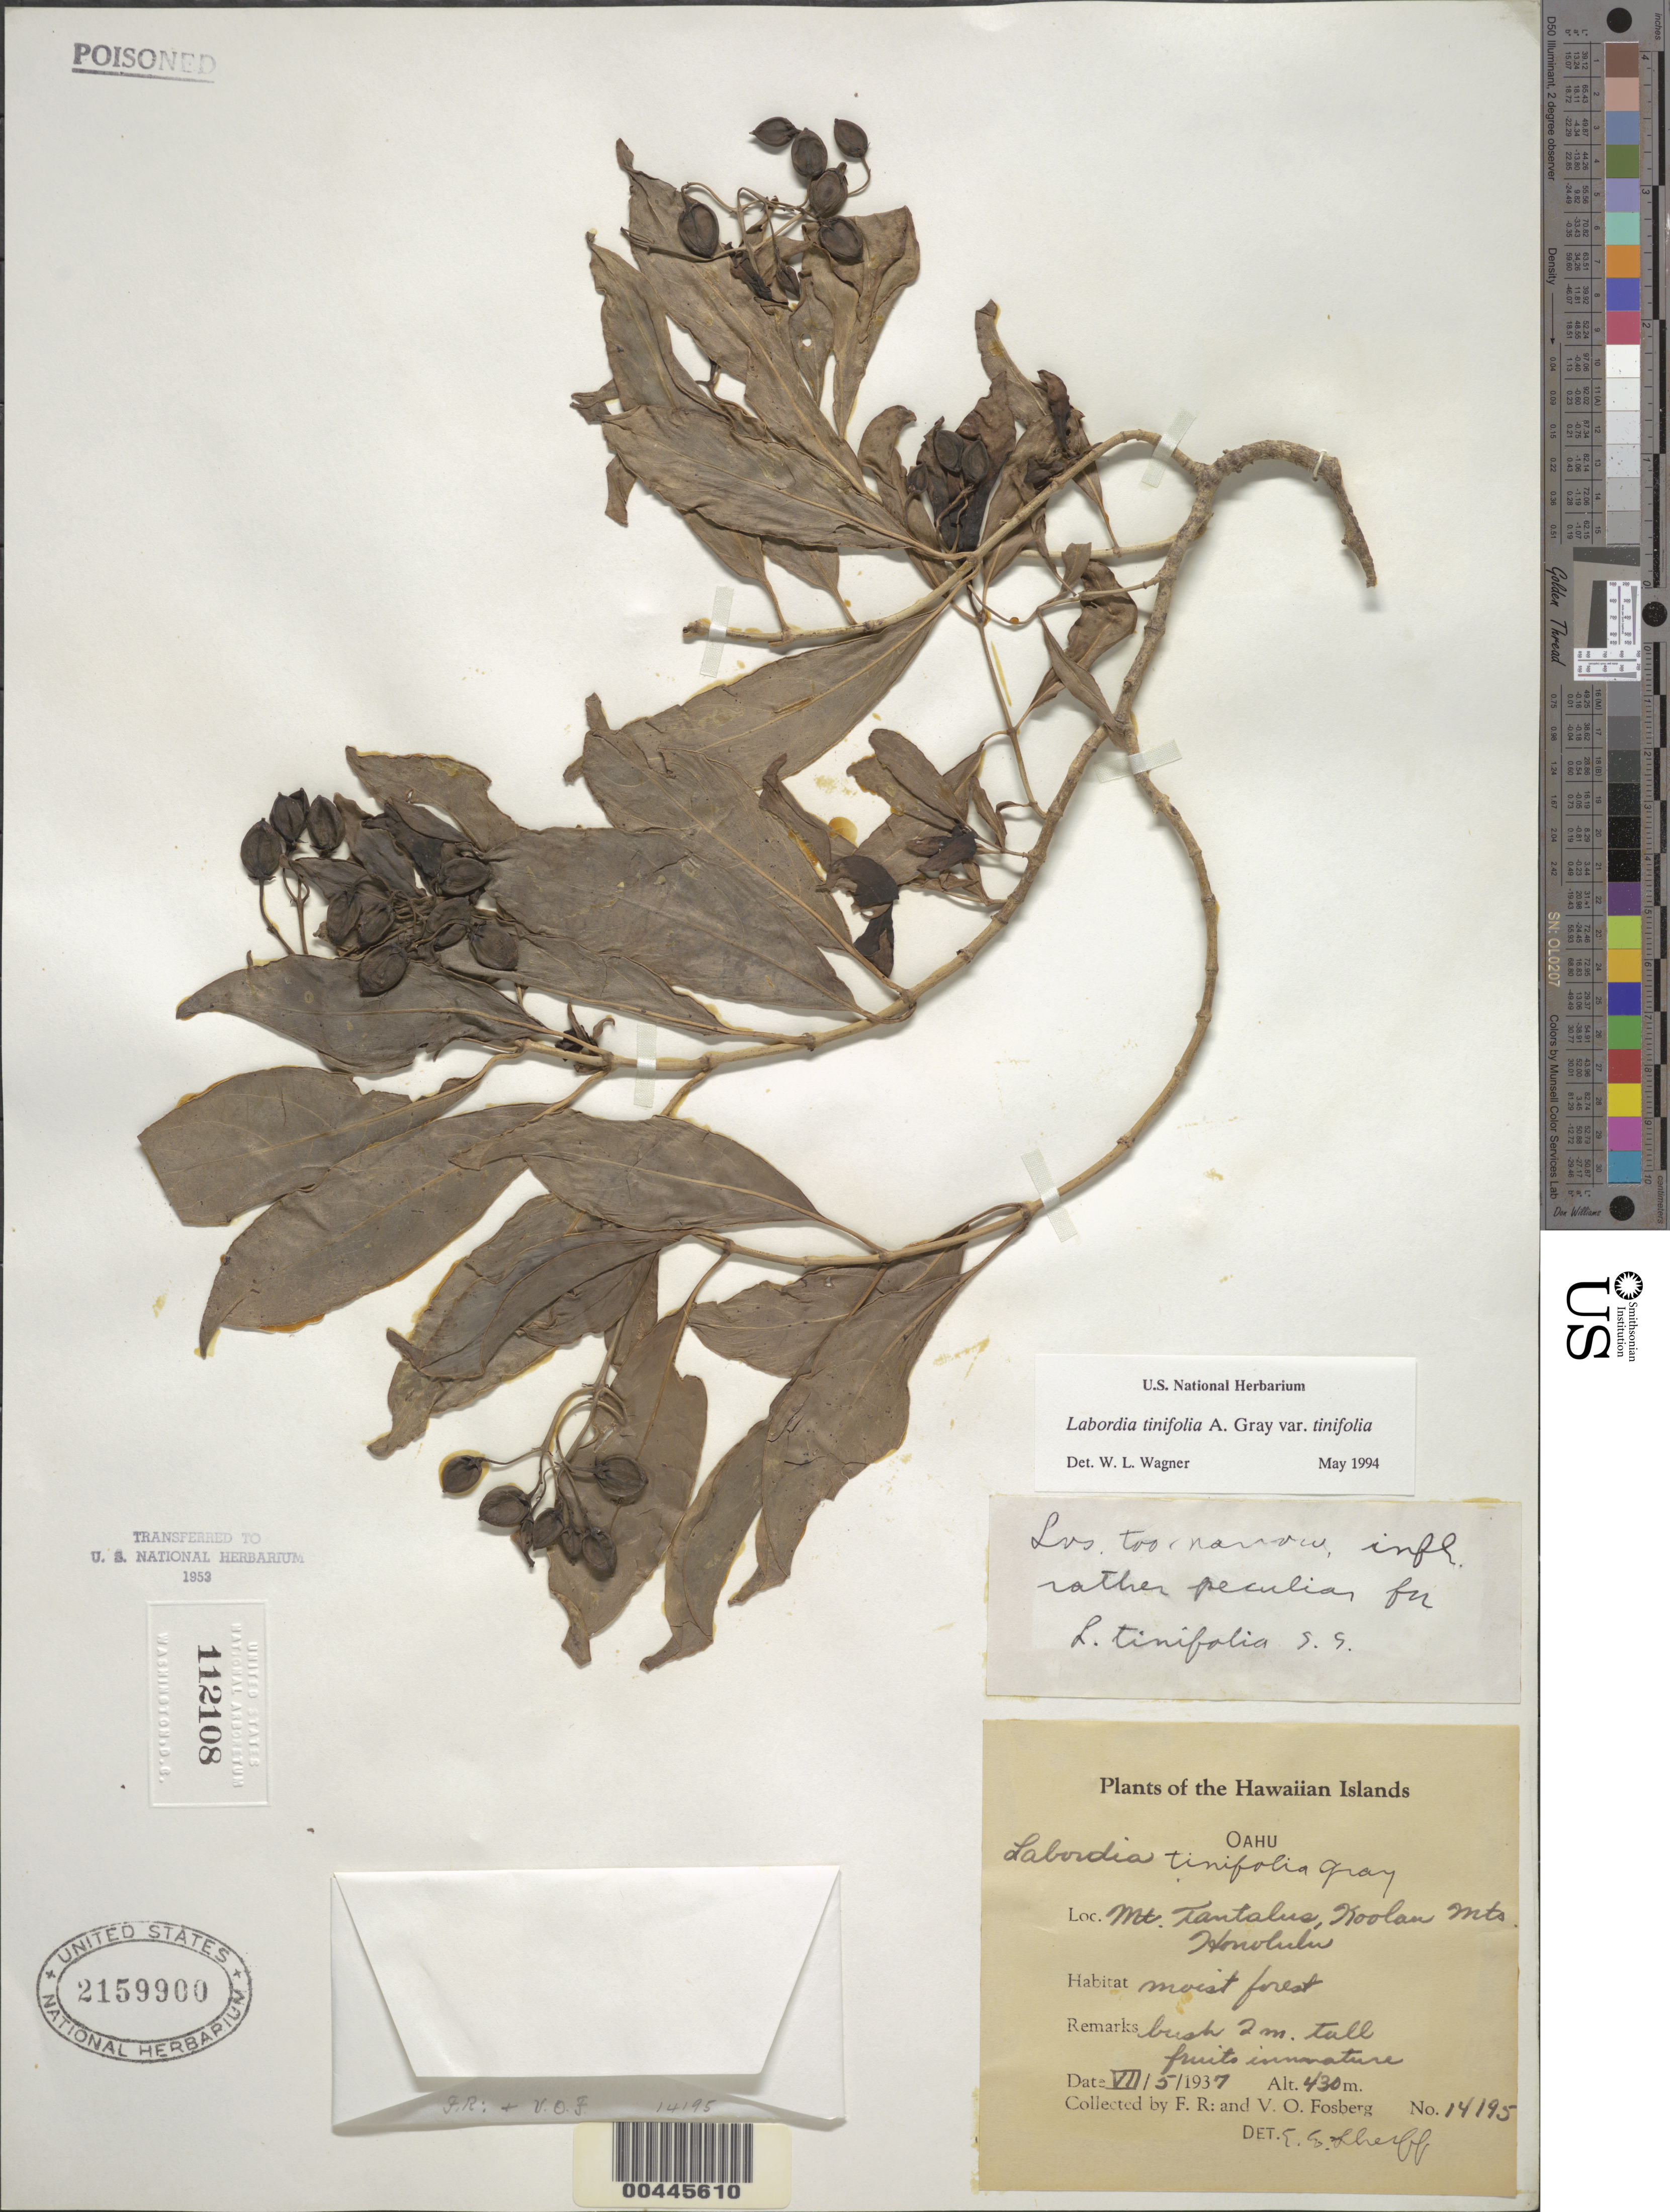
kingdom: Plantae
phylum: Tracheophyta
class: Magnoliopsida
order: Gentianales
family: Loganiaceae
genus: Geniostoma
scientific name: Geniostoma tinifolium var. tinifolium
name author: A. Gray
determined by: Wagner, W. L., (BOT), Smithsonian Institution - National Museum of Natural History (UNITED STATES)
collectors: F. R. Fosberg & V. O. Fosberg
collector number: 14195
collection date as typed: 5 Jul 1937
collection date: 1937-07-05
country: United States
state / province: Hawaii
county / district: Honolulu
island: Oahu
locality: Mt. Tantalus, Koolau Mts., Honolulu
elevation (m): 430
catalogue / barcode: US 2159900